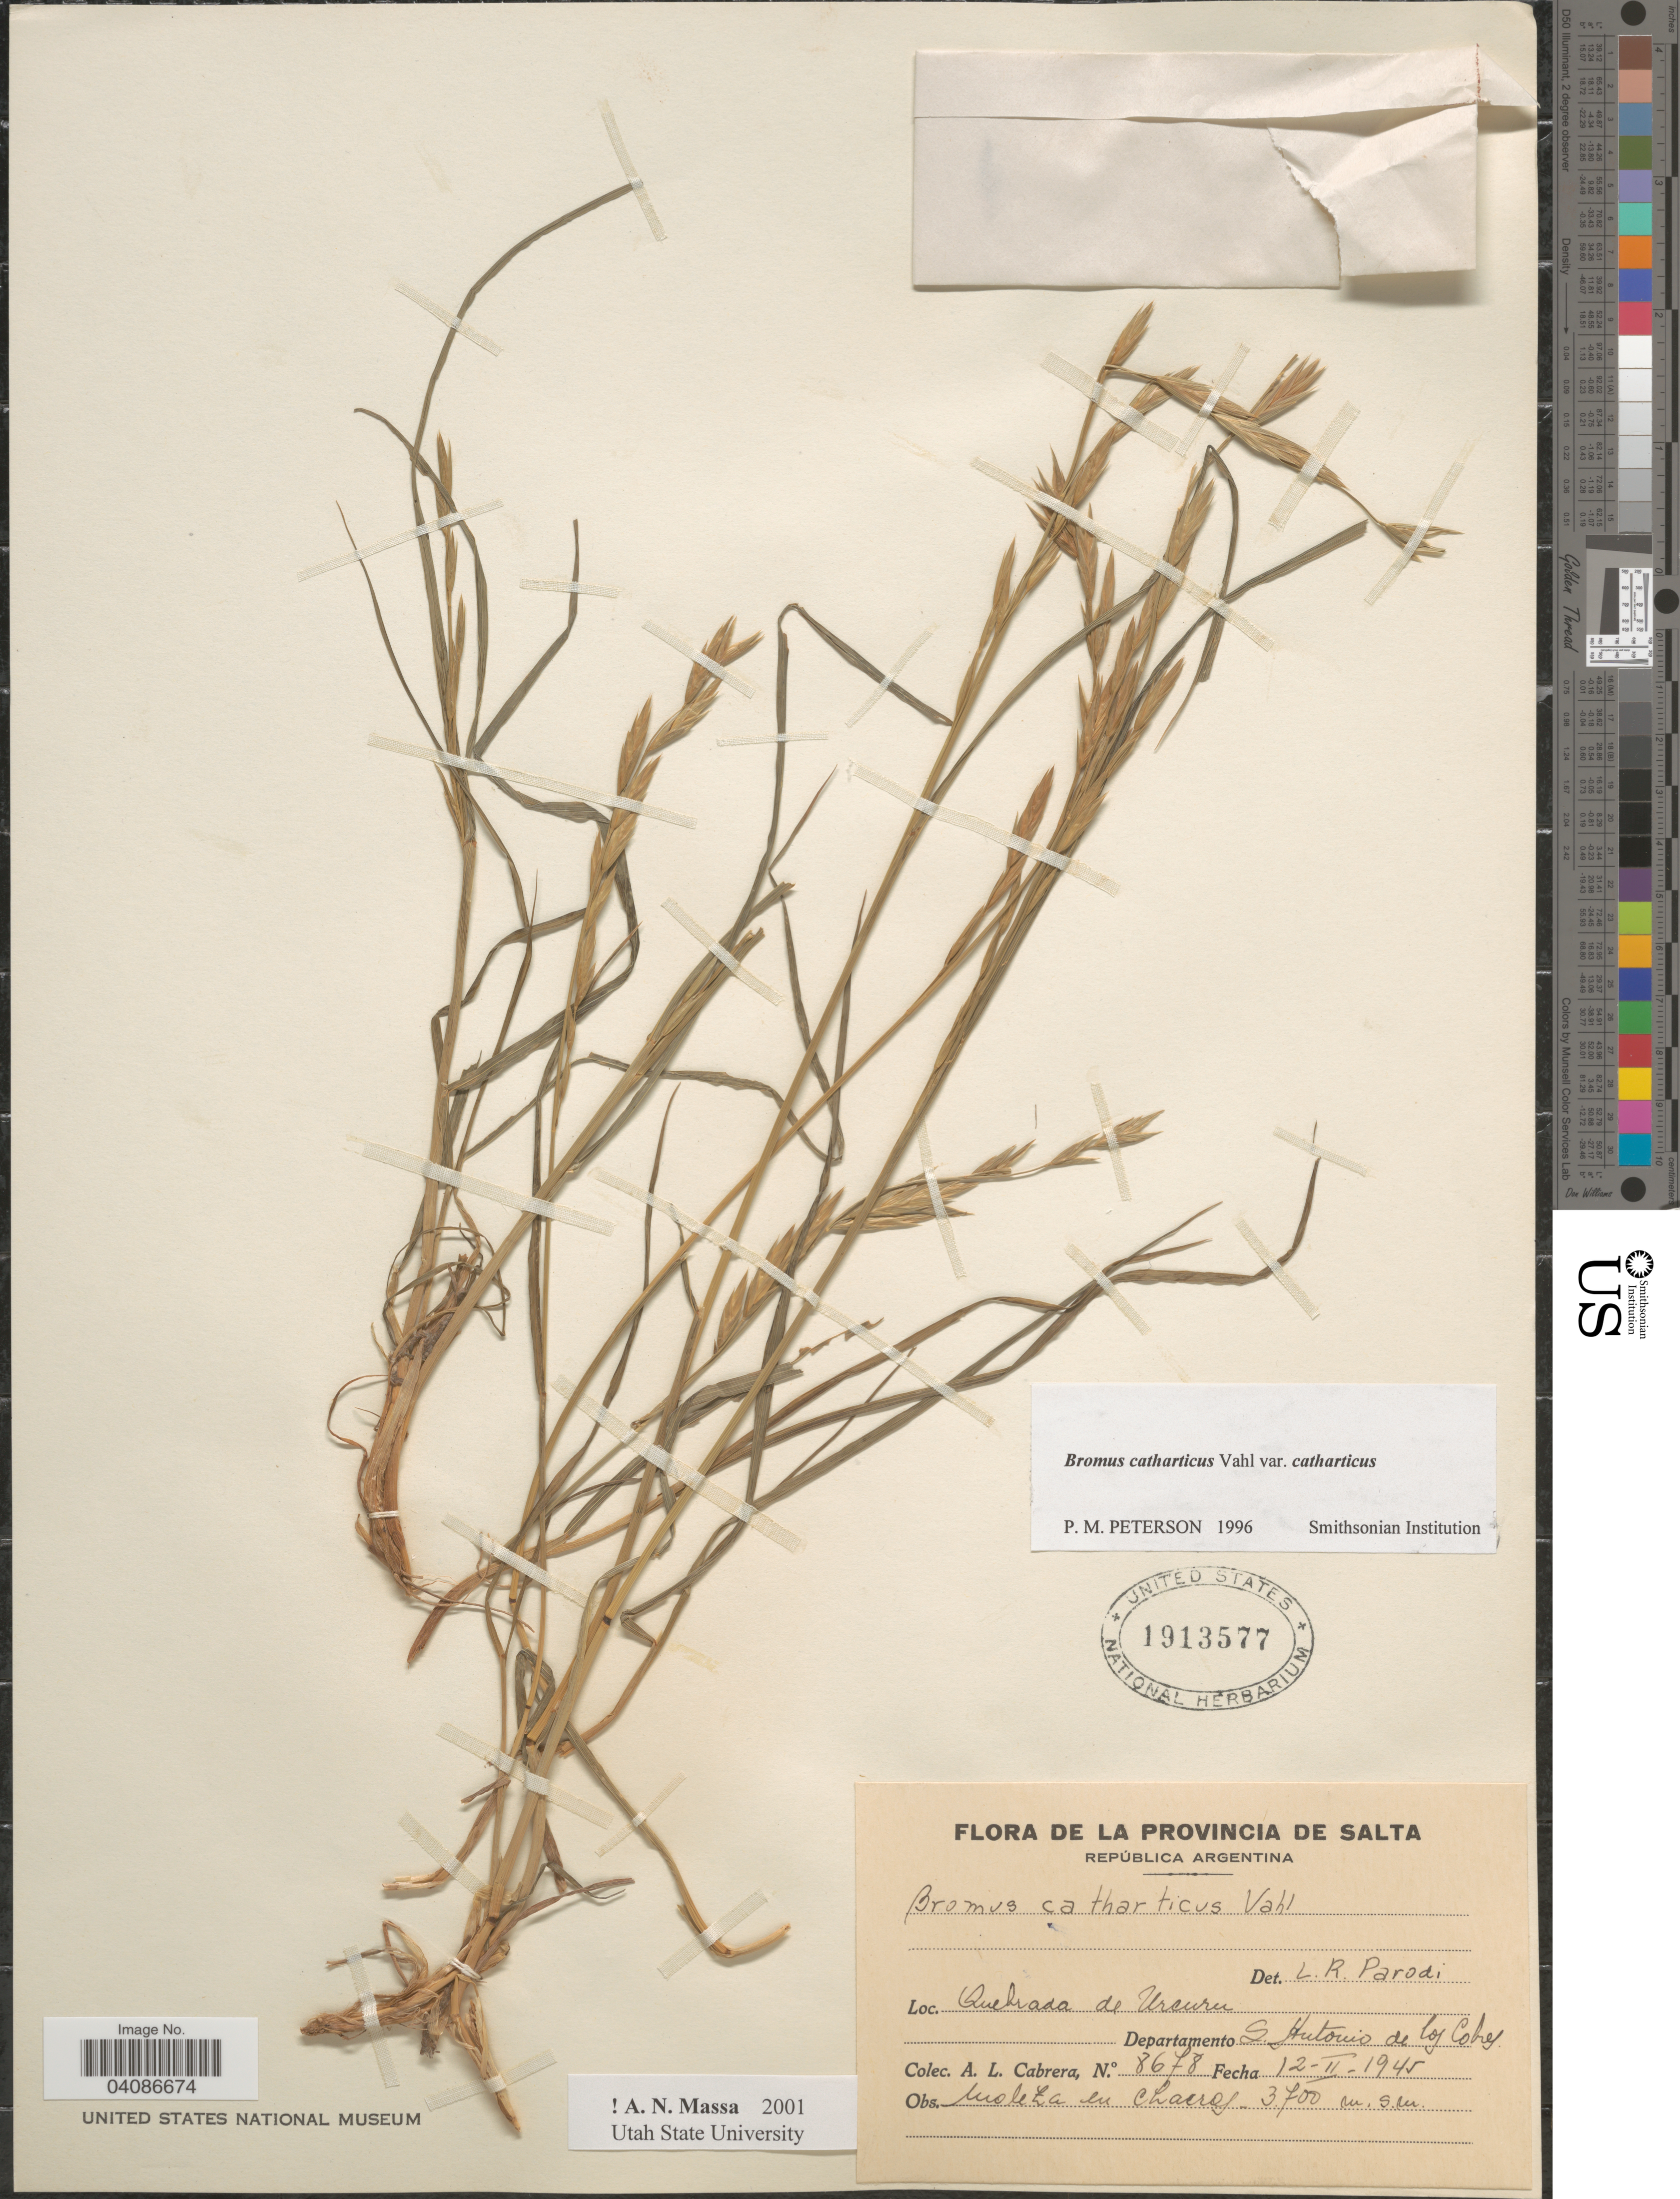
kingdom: Plantae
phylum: Tracheophyta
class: Liliopsida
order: Poales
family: Poaceae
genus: Bromus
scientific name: Bromus catharticus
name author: Vahl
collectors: A. L. Cabrera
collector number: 8678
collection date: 1945-02-12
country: Argentina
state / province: Salta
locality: República Argentina. Quebrada de Urcuru. Departamento S Antonio de los Cobres.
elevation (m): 3700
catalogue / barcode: US 1913577